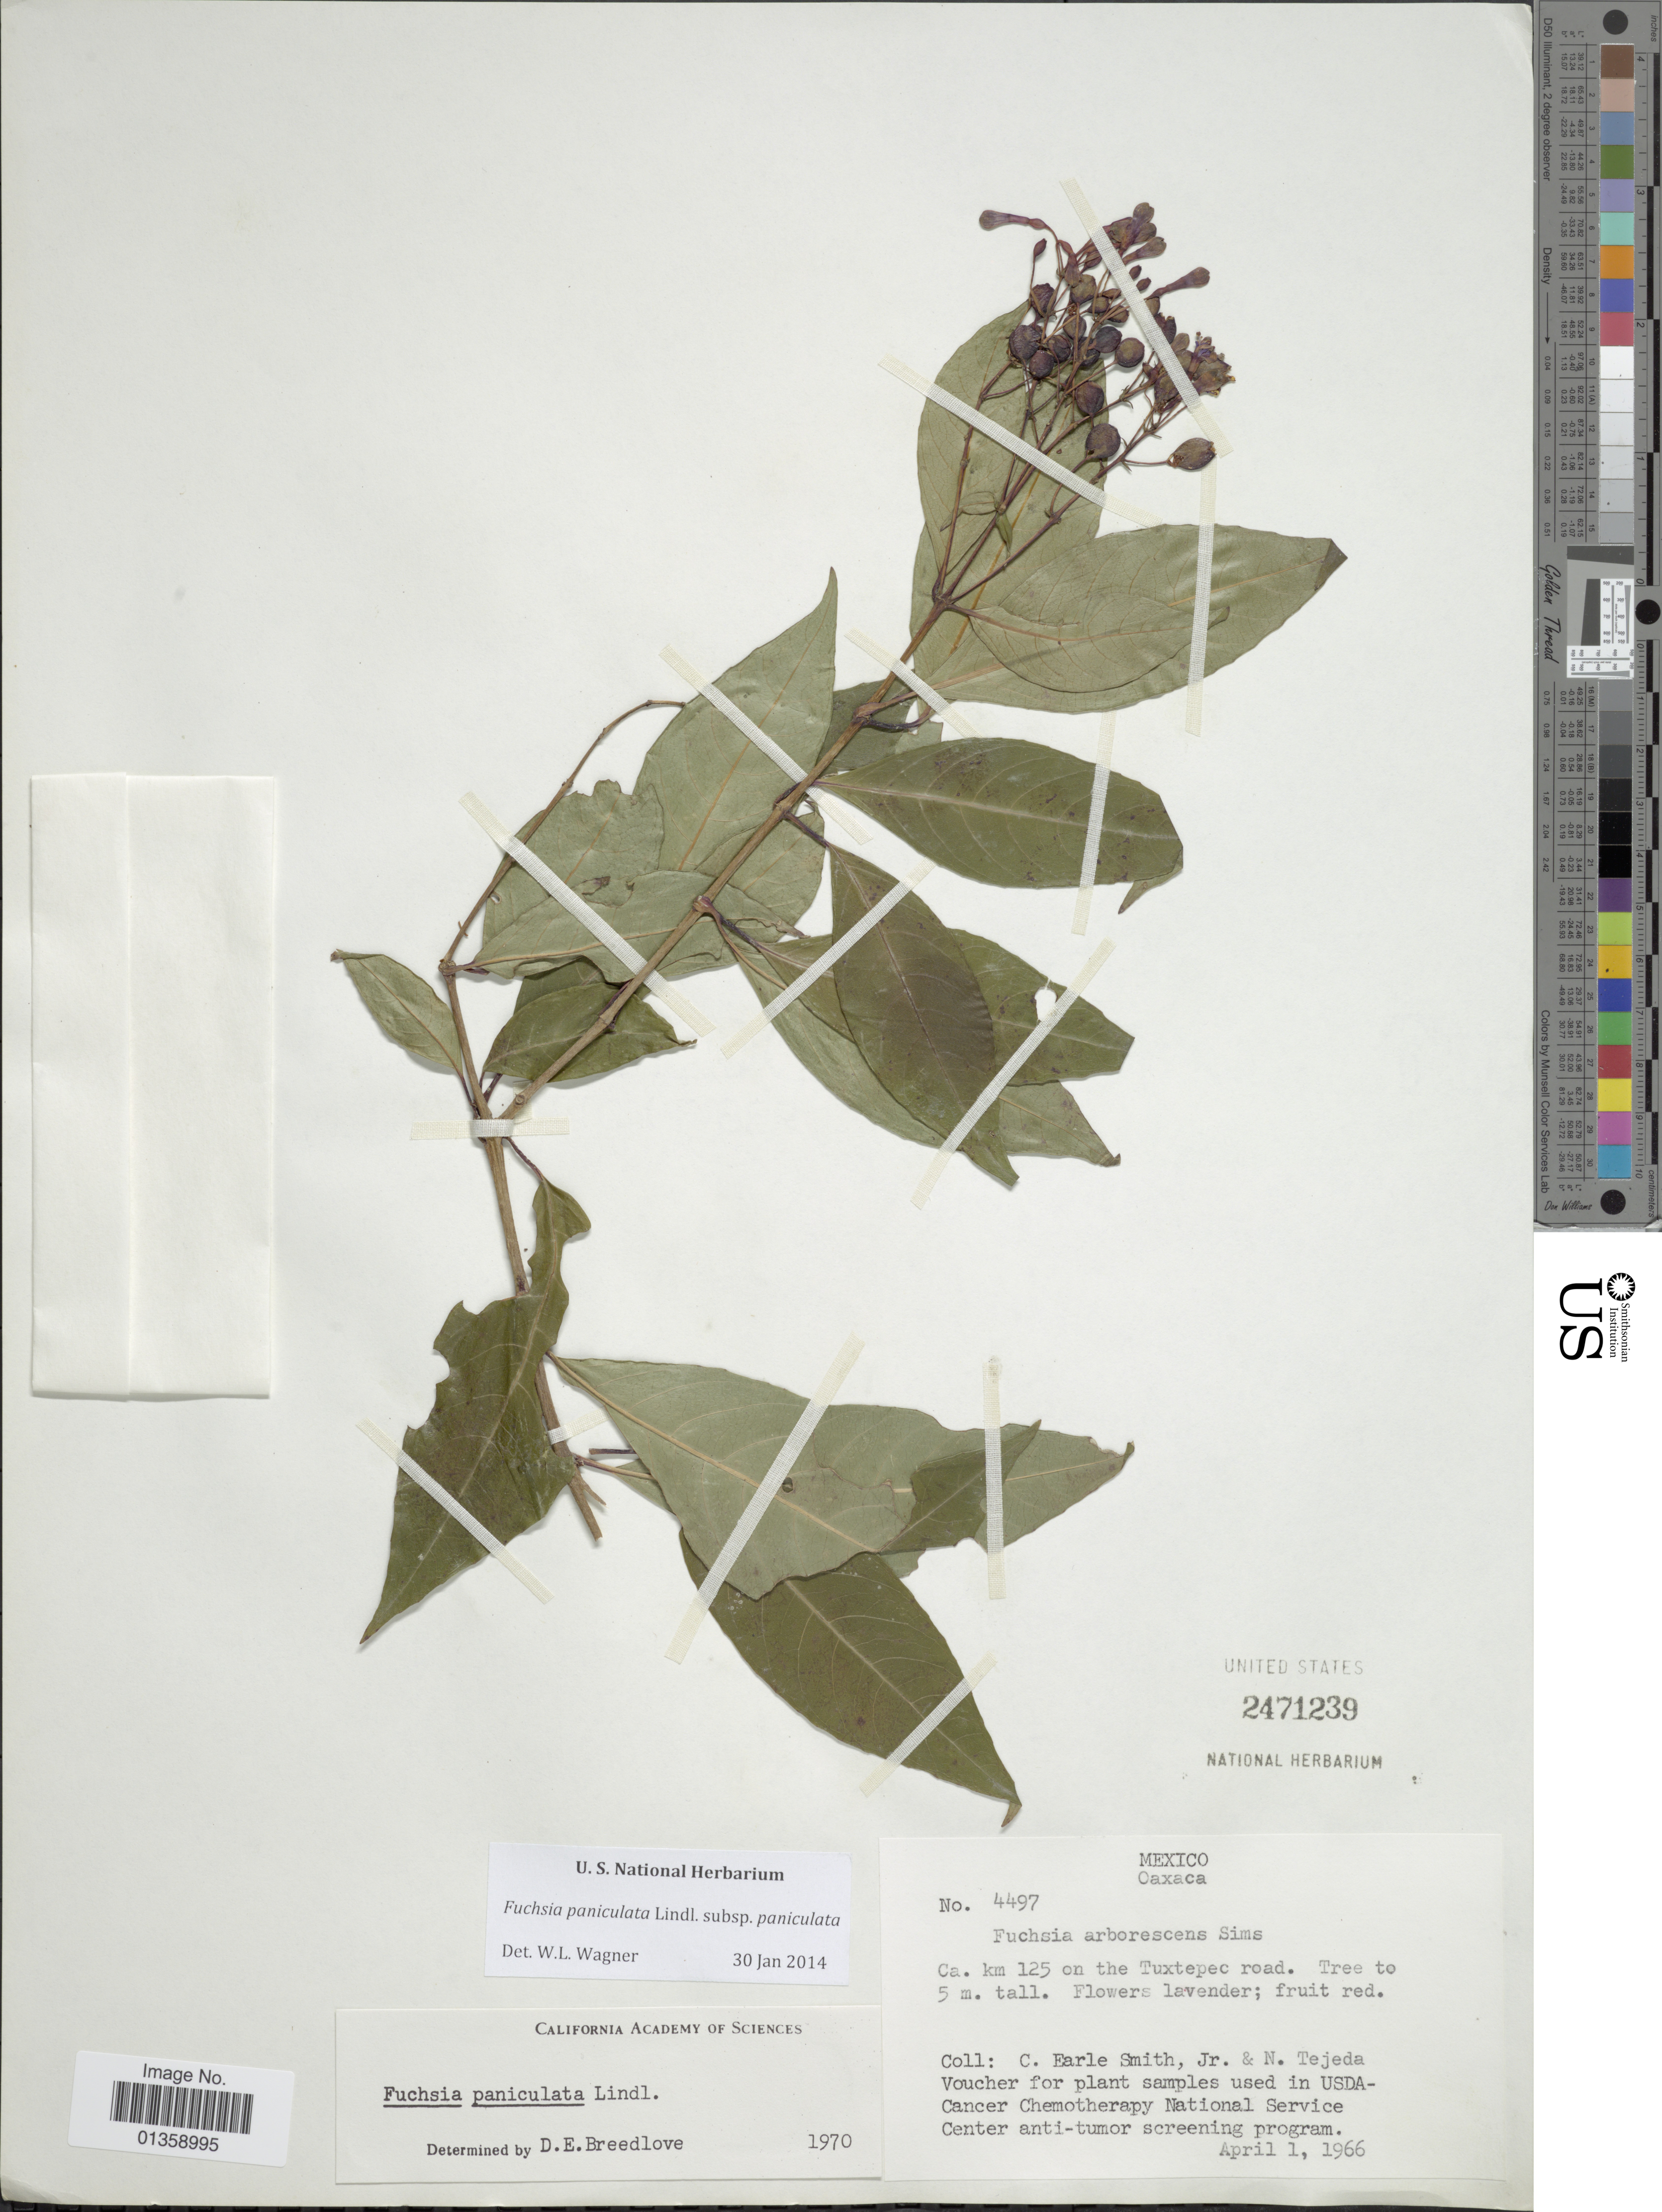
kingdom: Plantae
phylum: Tracheophyta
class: Magnoliopsida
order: Myrtales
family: Onagraceae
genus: Fuchsia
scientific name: Fuchsia paniculata subsp. paniculata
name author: Lindl.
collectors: C. E. Smith Jr. & N. Tejeda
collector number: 4497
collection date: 1966-04-01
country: Mexico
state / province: Oaxaca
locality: Ca. km 125 on the Tuxtepec road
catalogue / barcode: US 2471239